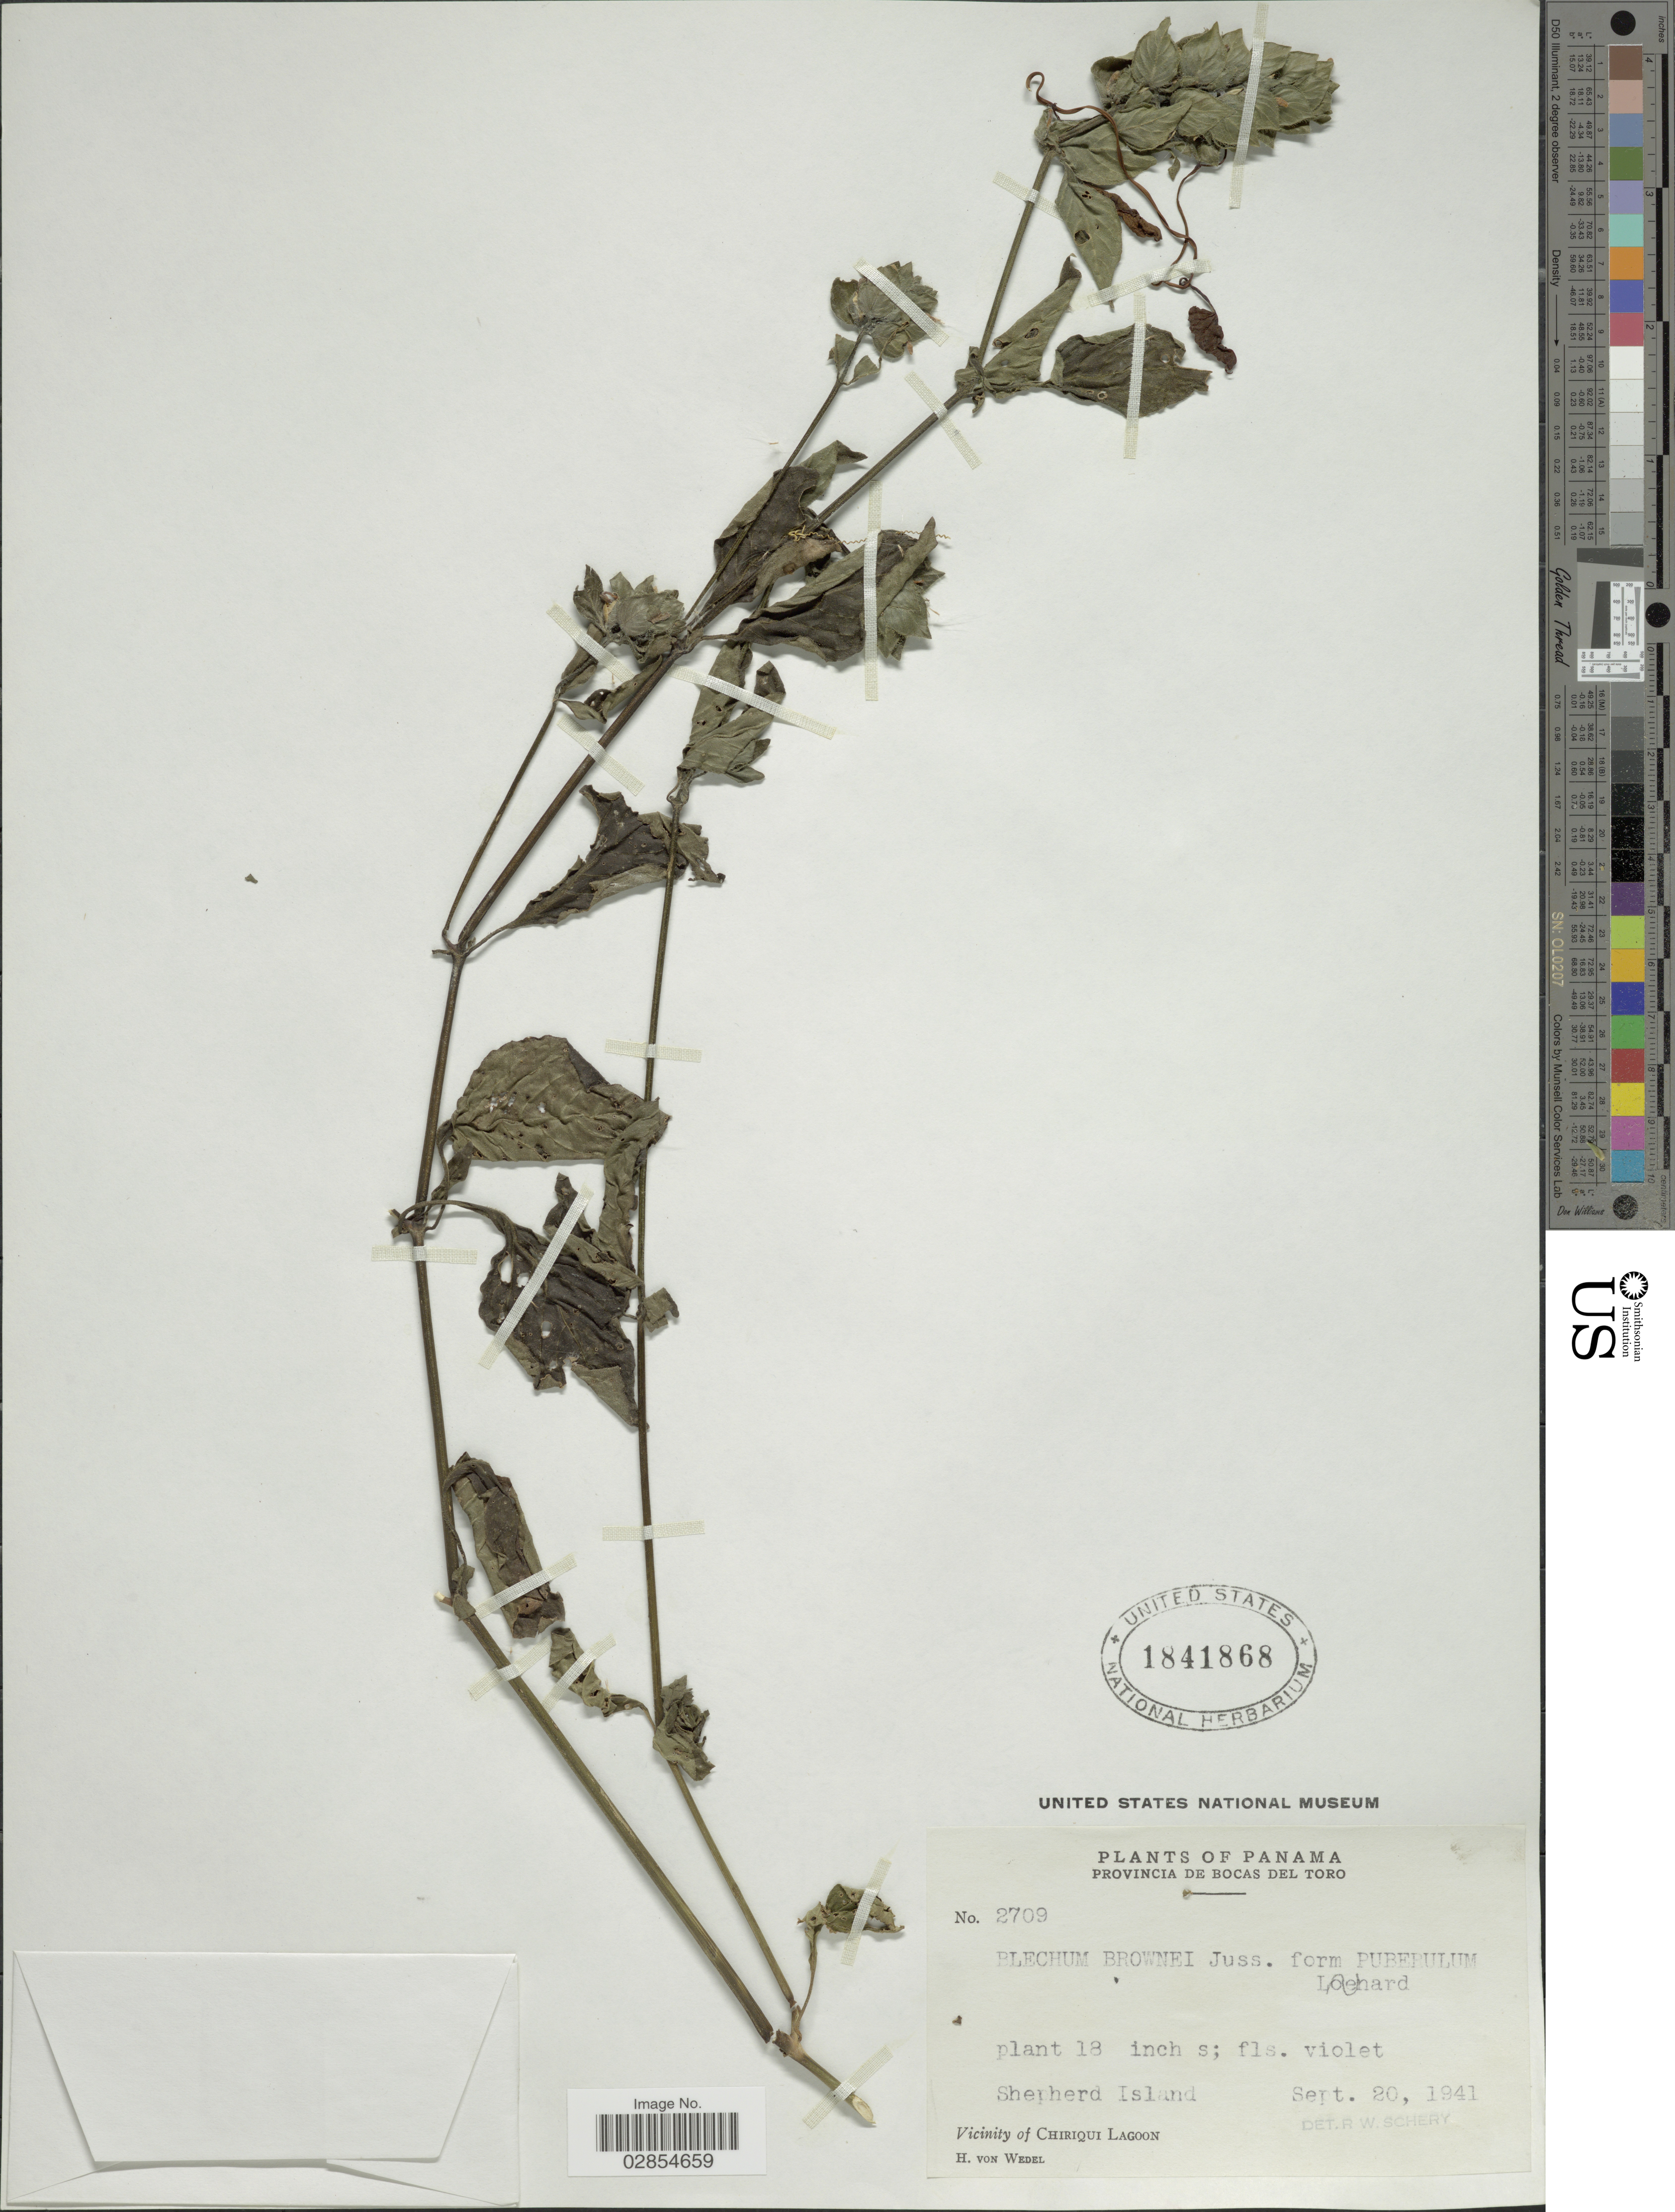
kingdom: Plantae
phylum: Tracheophyta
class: Magnoliopsida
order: Lamiales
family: Acanthaceae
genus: Blechum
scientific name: Blechum pyramidatum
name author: (Lam.) Urb.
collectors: H. von Wedel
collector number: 2709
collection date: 1941-09-20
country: Panama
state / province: Bocas del Toro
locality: Provincia de Bocas Del Toro. Shepherd Island. Vicinity of Chiriqui Lagoon.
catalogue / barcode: US 1841868